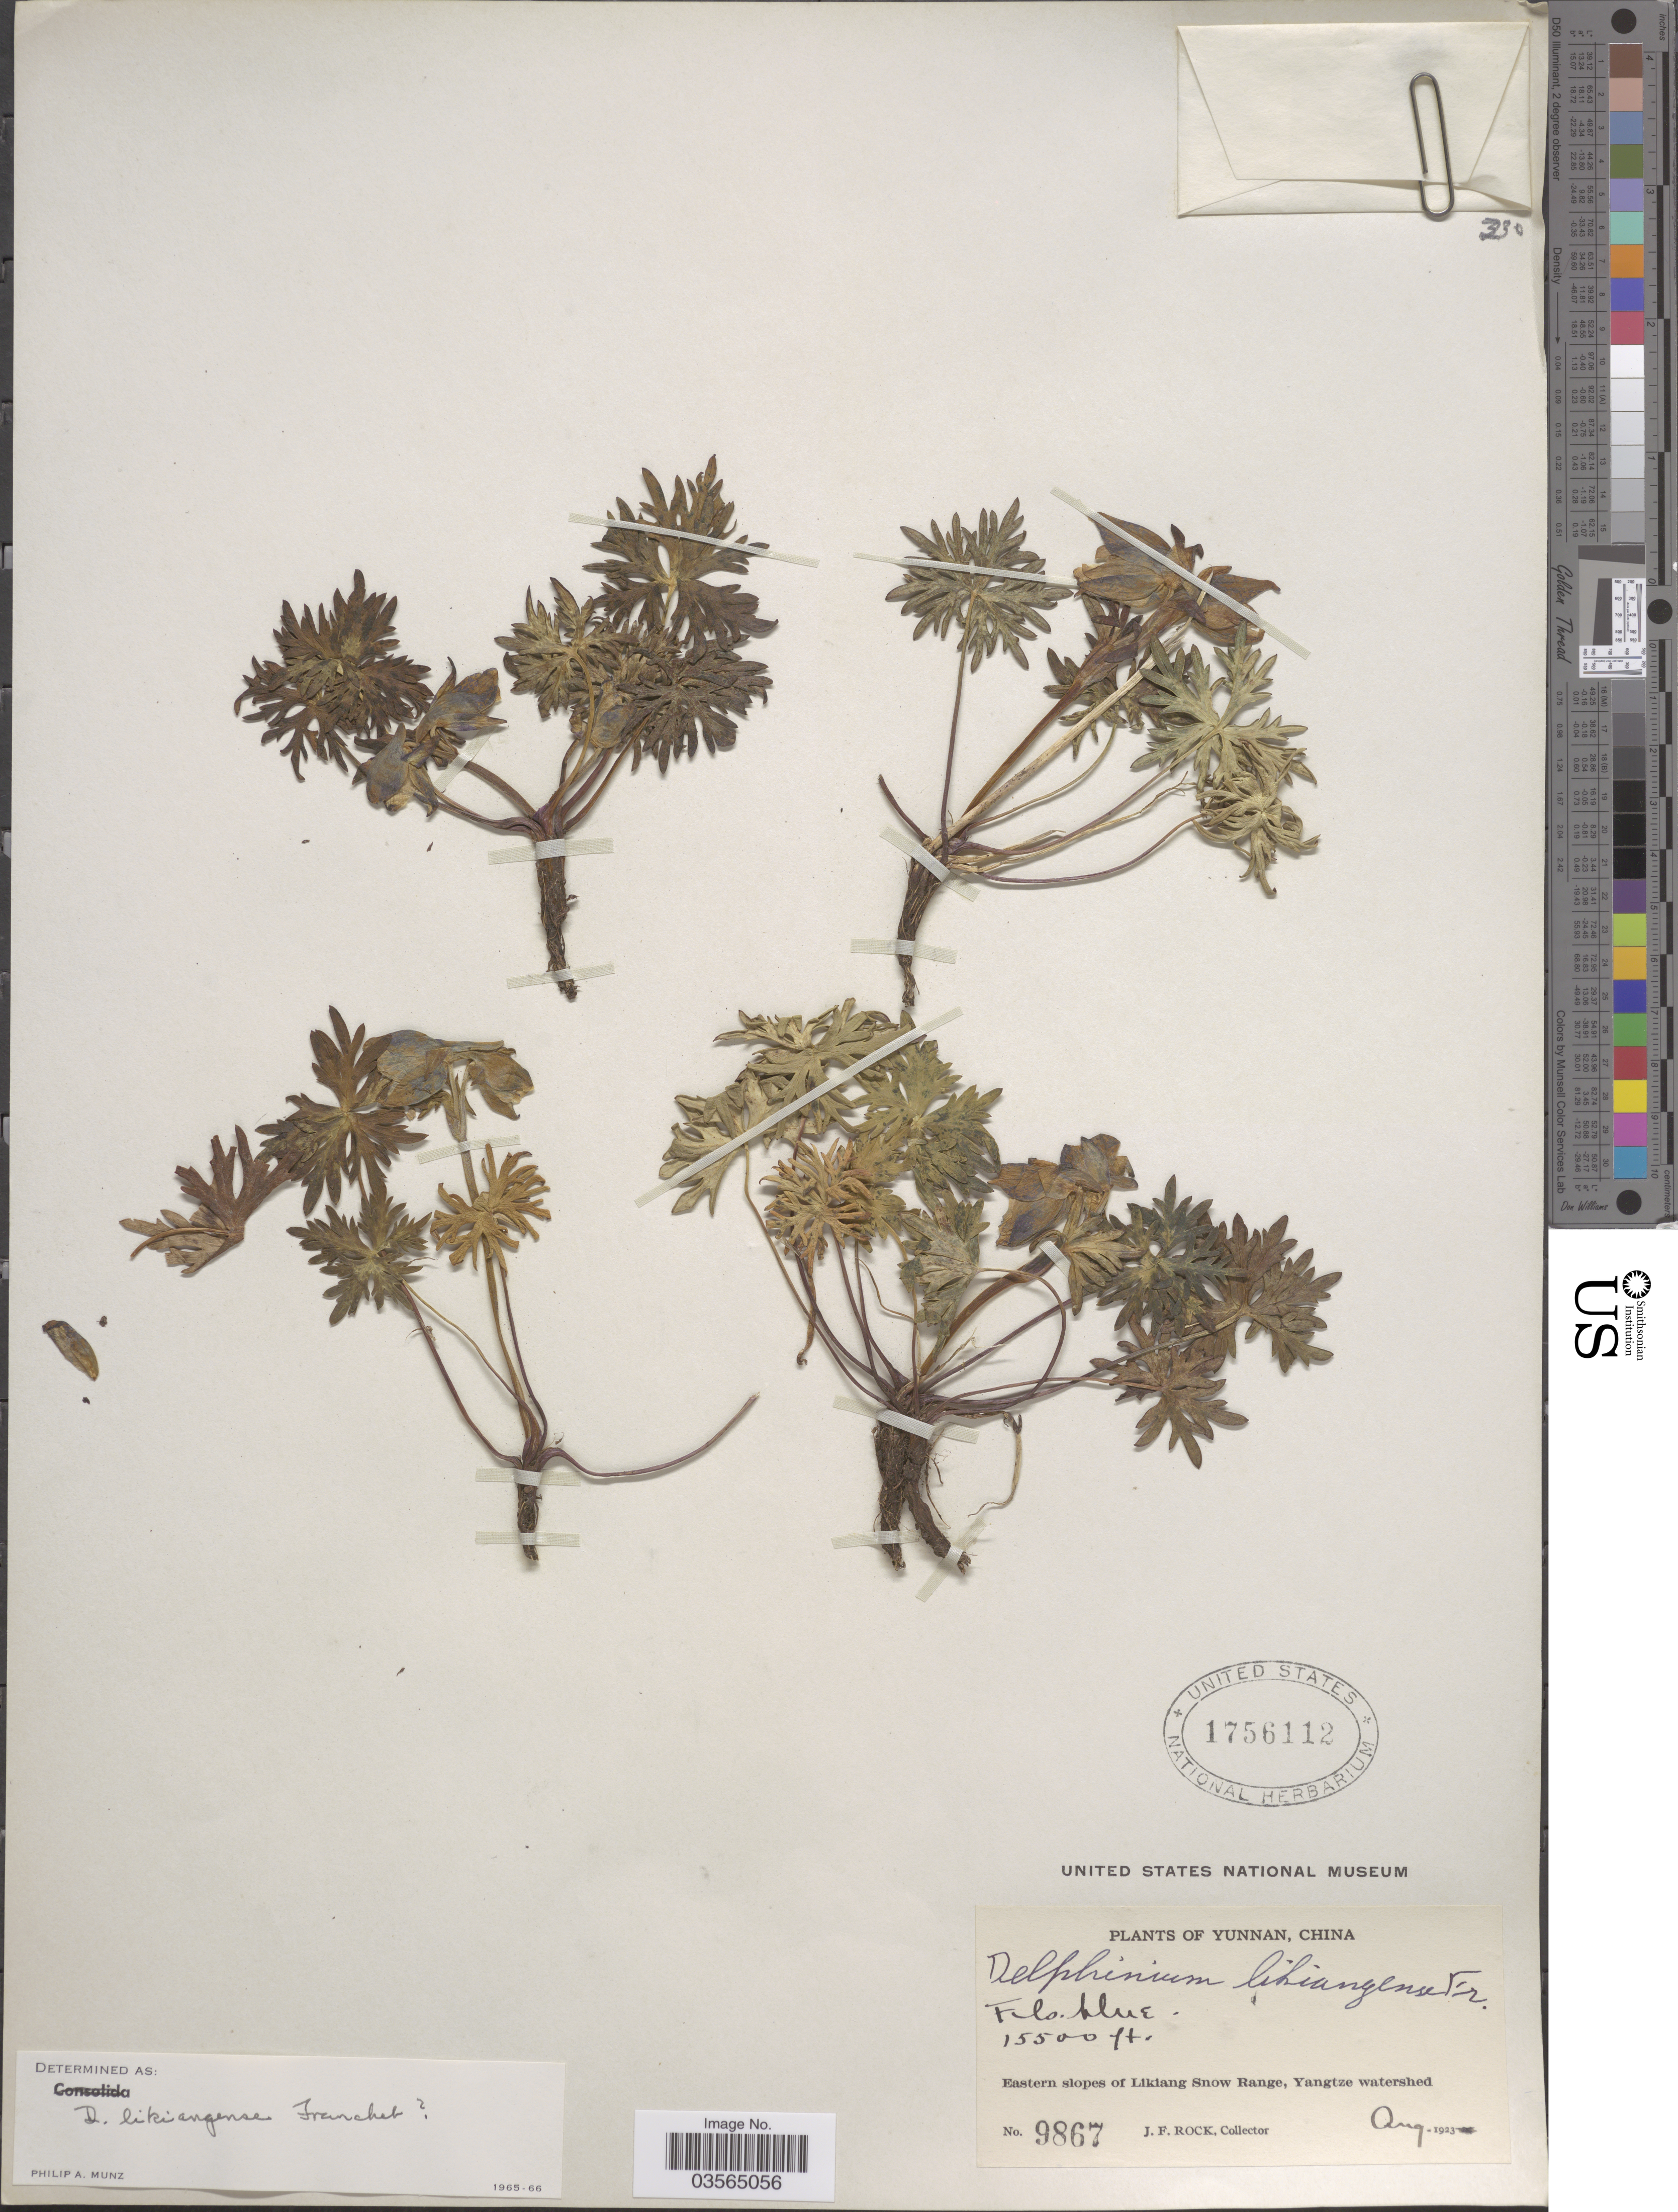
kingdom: Plantae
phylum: Tracheophyta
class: Magnoliopsida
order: Ranunculales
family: Ranunculaceae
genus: Delphinium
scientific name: Delphinium likiangense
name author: Franch.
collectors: J. Rock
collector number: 9867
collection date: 1923-08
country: China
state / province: Yunnan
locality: Eastern slopes of Likiang Snow Range, Yangtze watershed.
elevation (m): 4724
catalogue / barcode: US 1756112